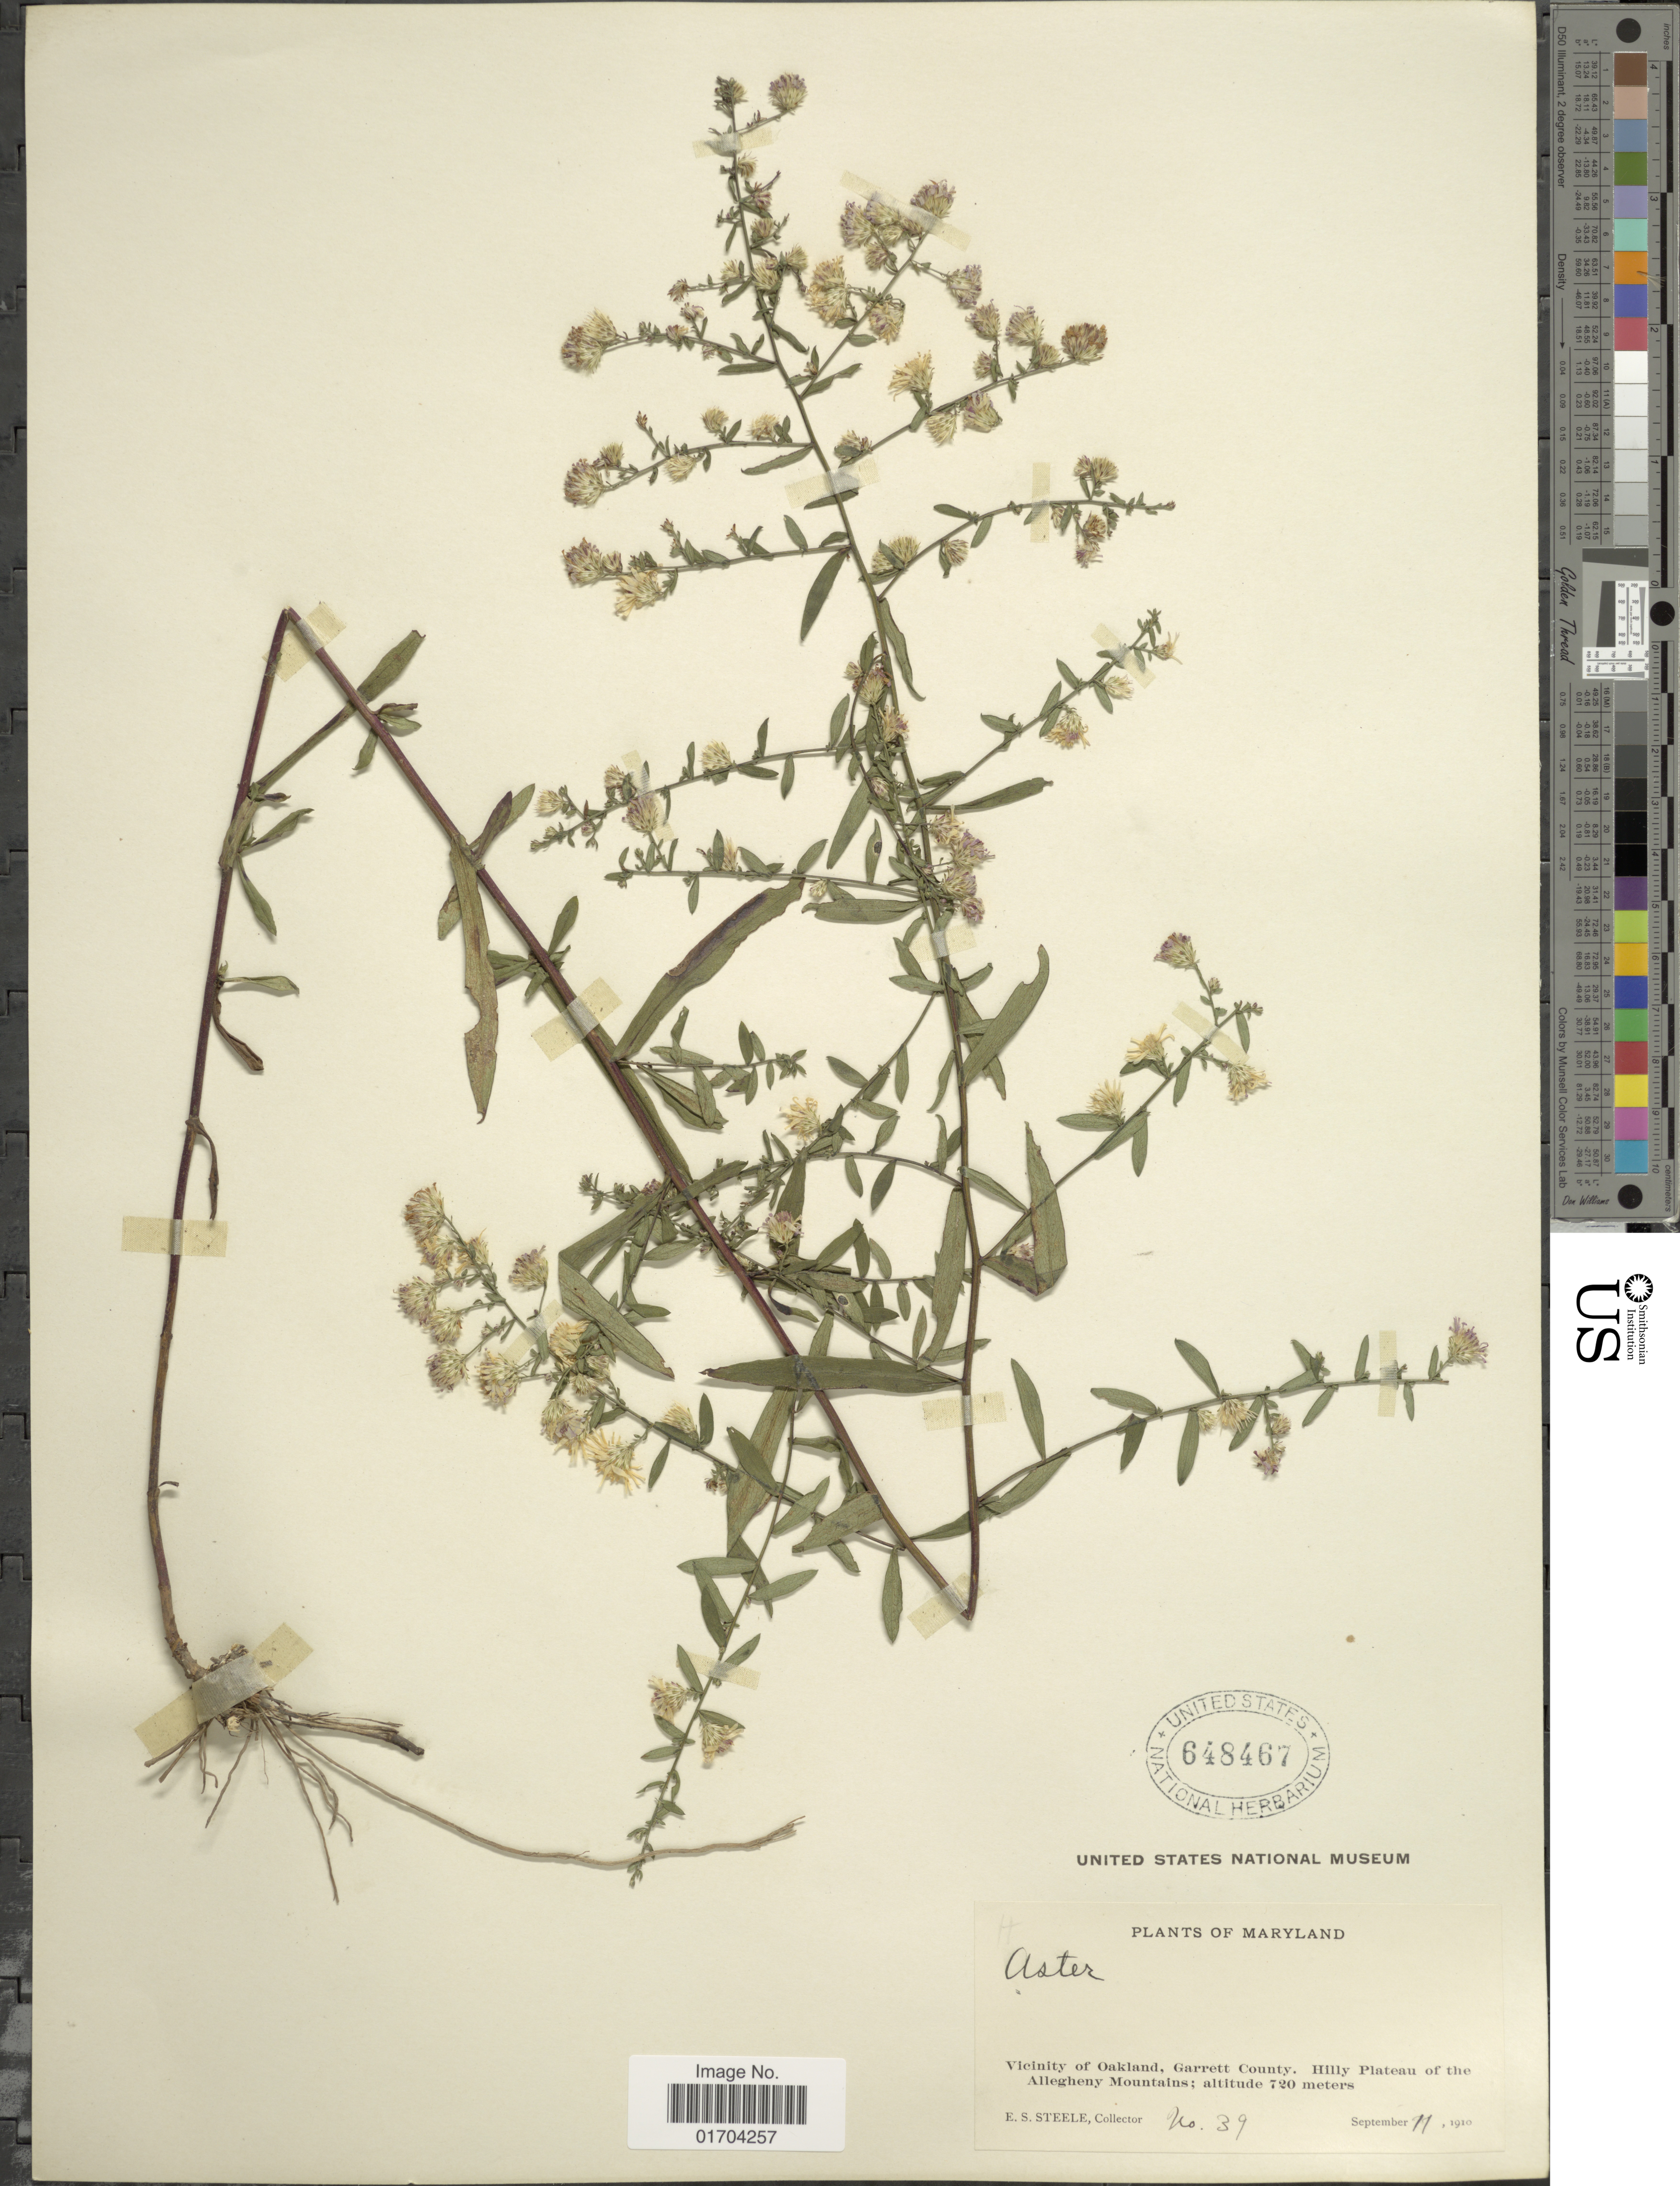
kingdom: Plantae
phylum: Tracheophyta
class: Magnoliopsida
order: Asterales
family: Asteraceae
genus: Symphyotrichum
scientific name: Symphyotrichum sp.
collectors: E. Steele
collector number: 39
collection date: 1910-09-11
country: United States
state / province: Maryland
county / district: Garrett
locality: Vicinity of Oakland, Garrett County. Hilly Plateau of the Allegheny Mountains.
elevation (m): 720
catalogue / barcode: US 648467